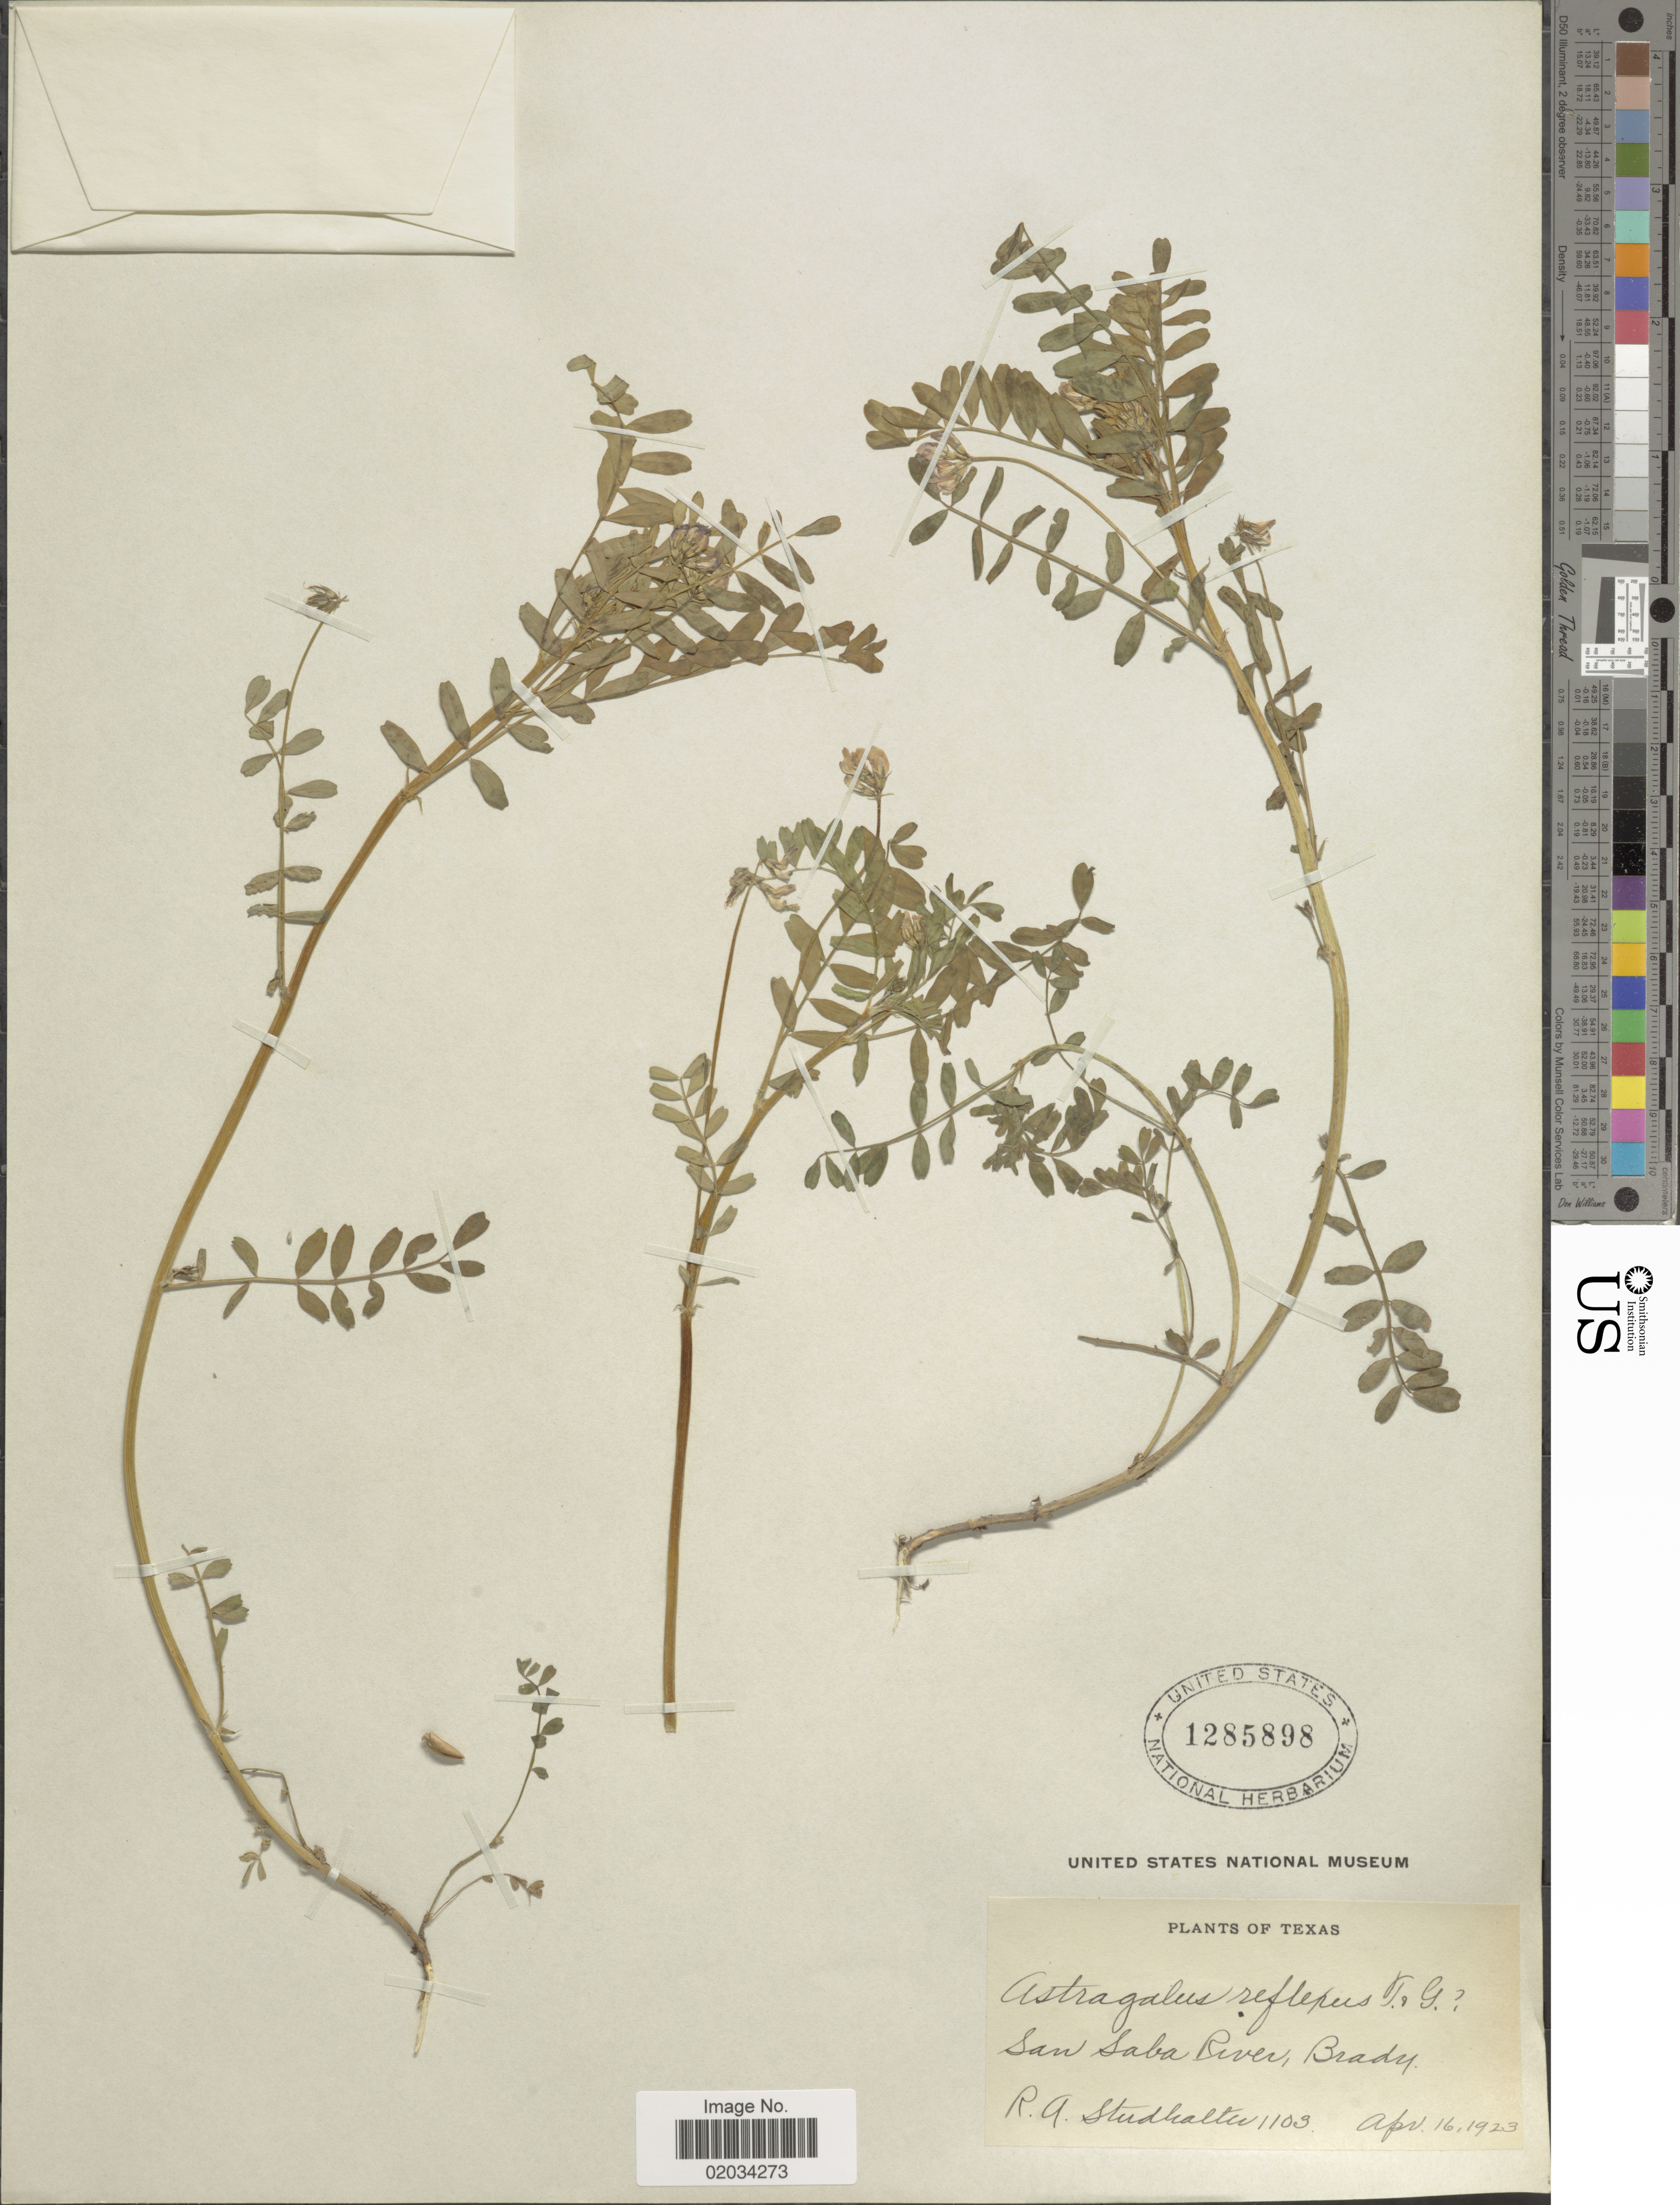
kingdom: Plantae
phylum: Tracheophyta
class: Magnoliopsida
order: Fabales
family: Fabaceae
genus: Astragalus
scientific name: Astragalus reflexus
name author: Torr. & A. Gray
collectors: R. Studhalter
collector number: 1103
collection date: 1923-04-16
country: United States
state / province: Texas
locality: San Saba River, Brady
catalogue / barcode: US 1285898